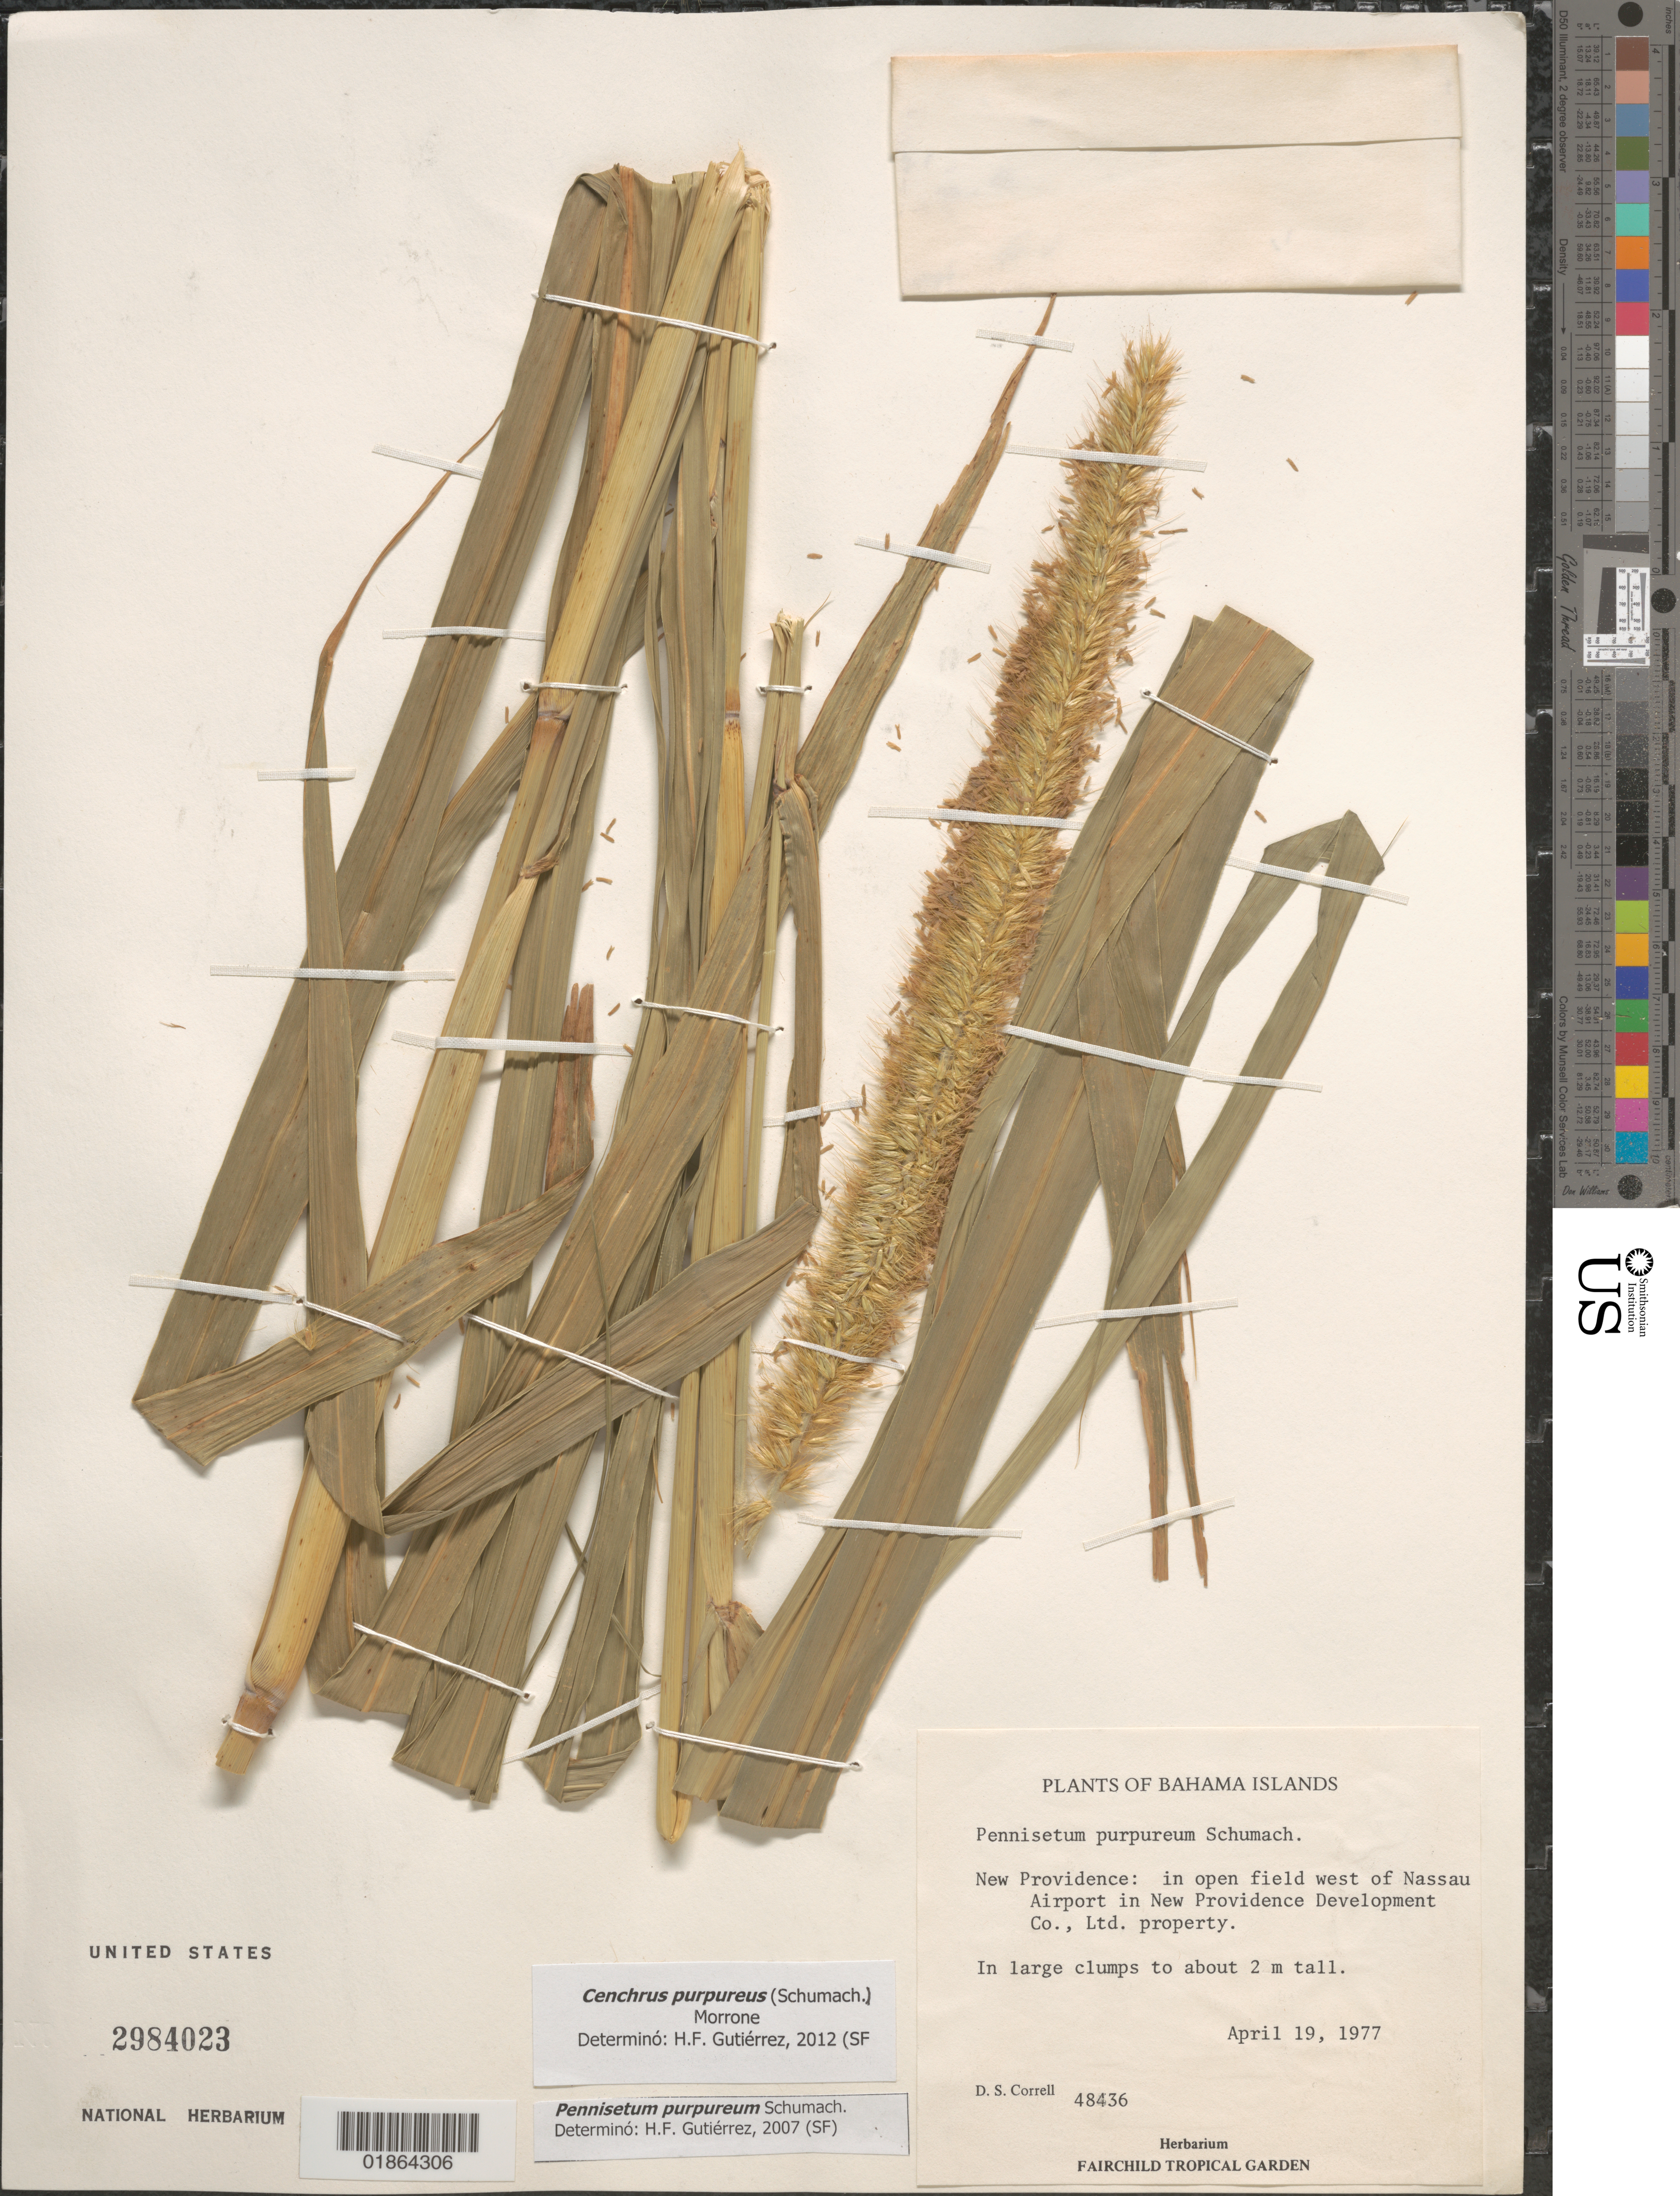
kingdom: Plantae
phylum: Tracheophyta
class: Liliopsida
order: Poales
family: Poaceae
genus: Cenchrus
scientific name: Cenchrus purpureus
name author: (Schumach.) Morrone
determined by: Gutiérrez, H. F.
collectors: D. S. Correll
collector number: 48436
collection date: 1977-04-19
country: Bahamas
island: New Providence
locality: West of Nassau Airport in New Providence Development Co., Ltd. property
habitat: In open field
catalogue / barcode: US 2984023